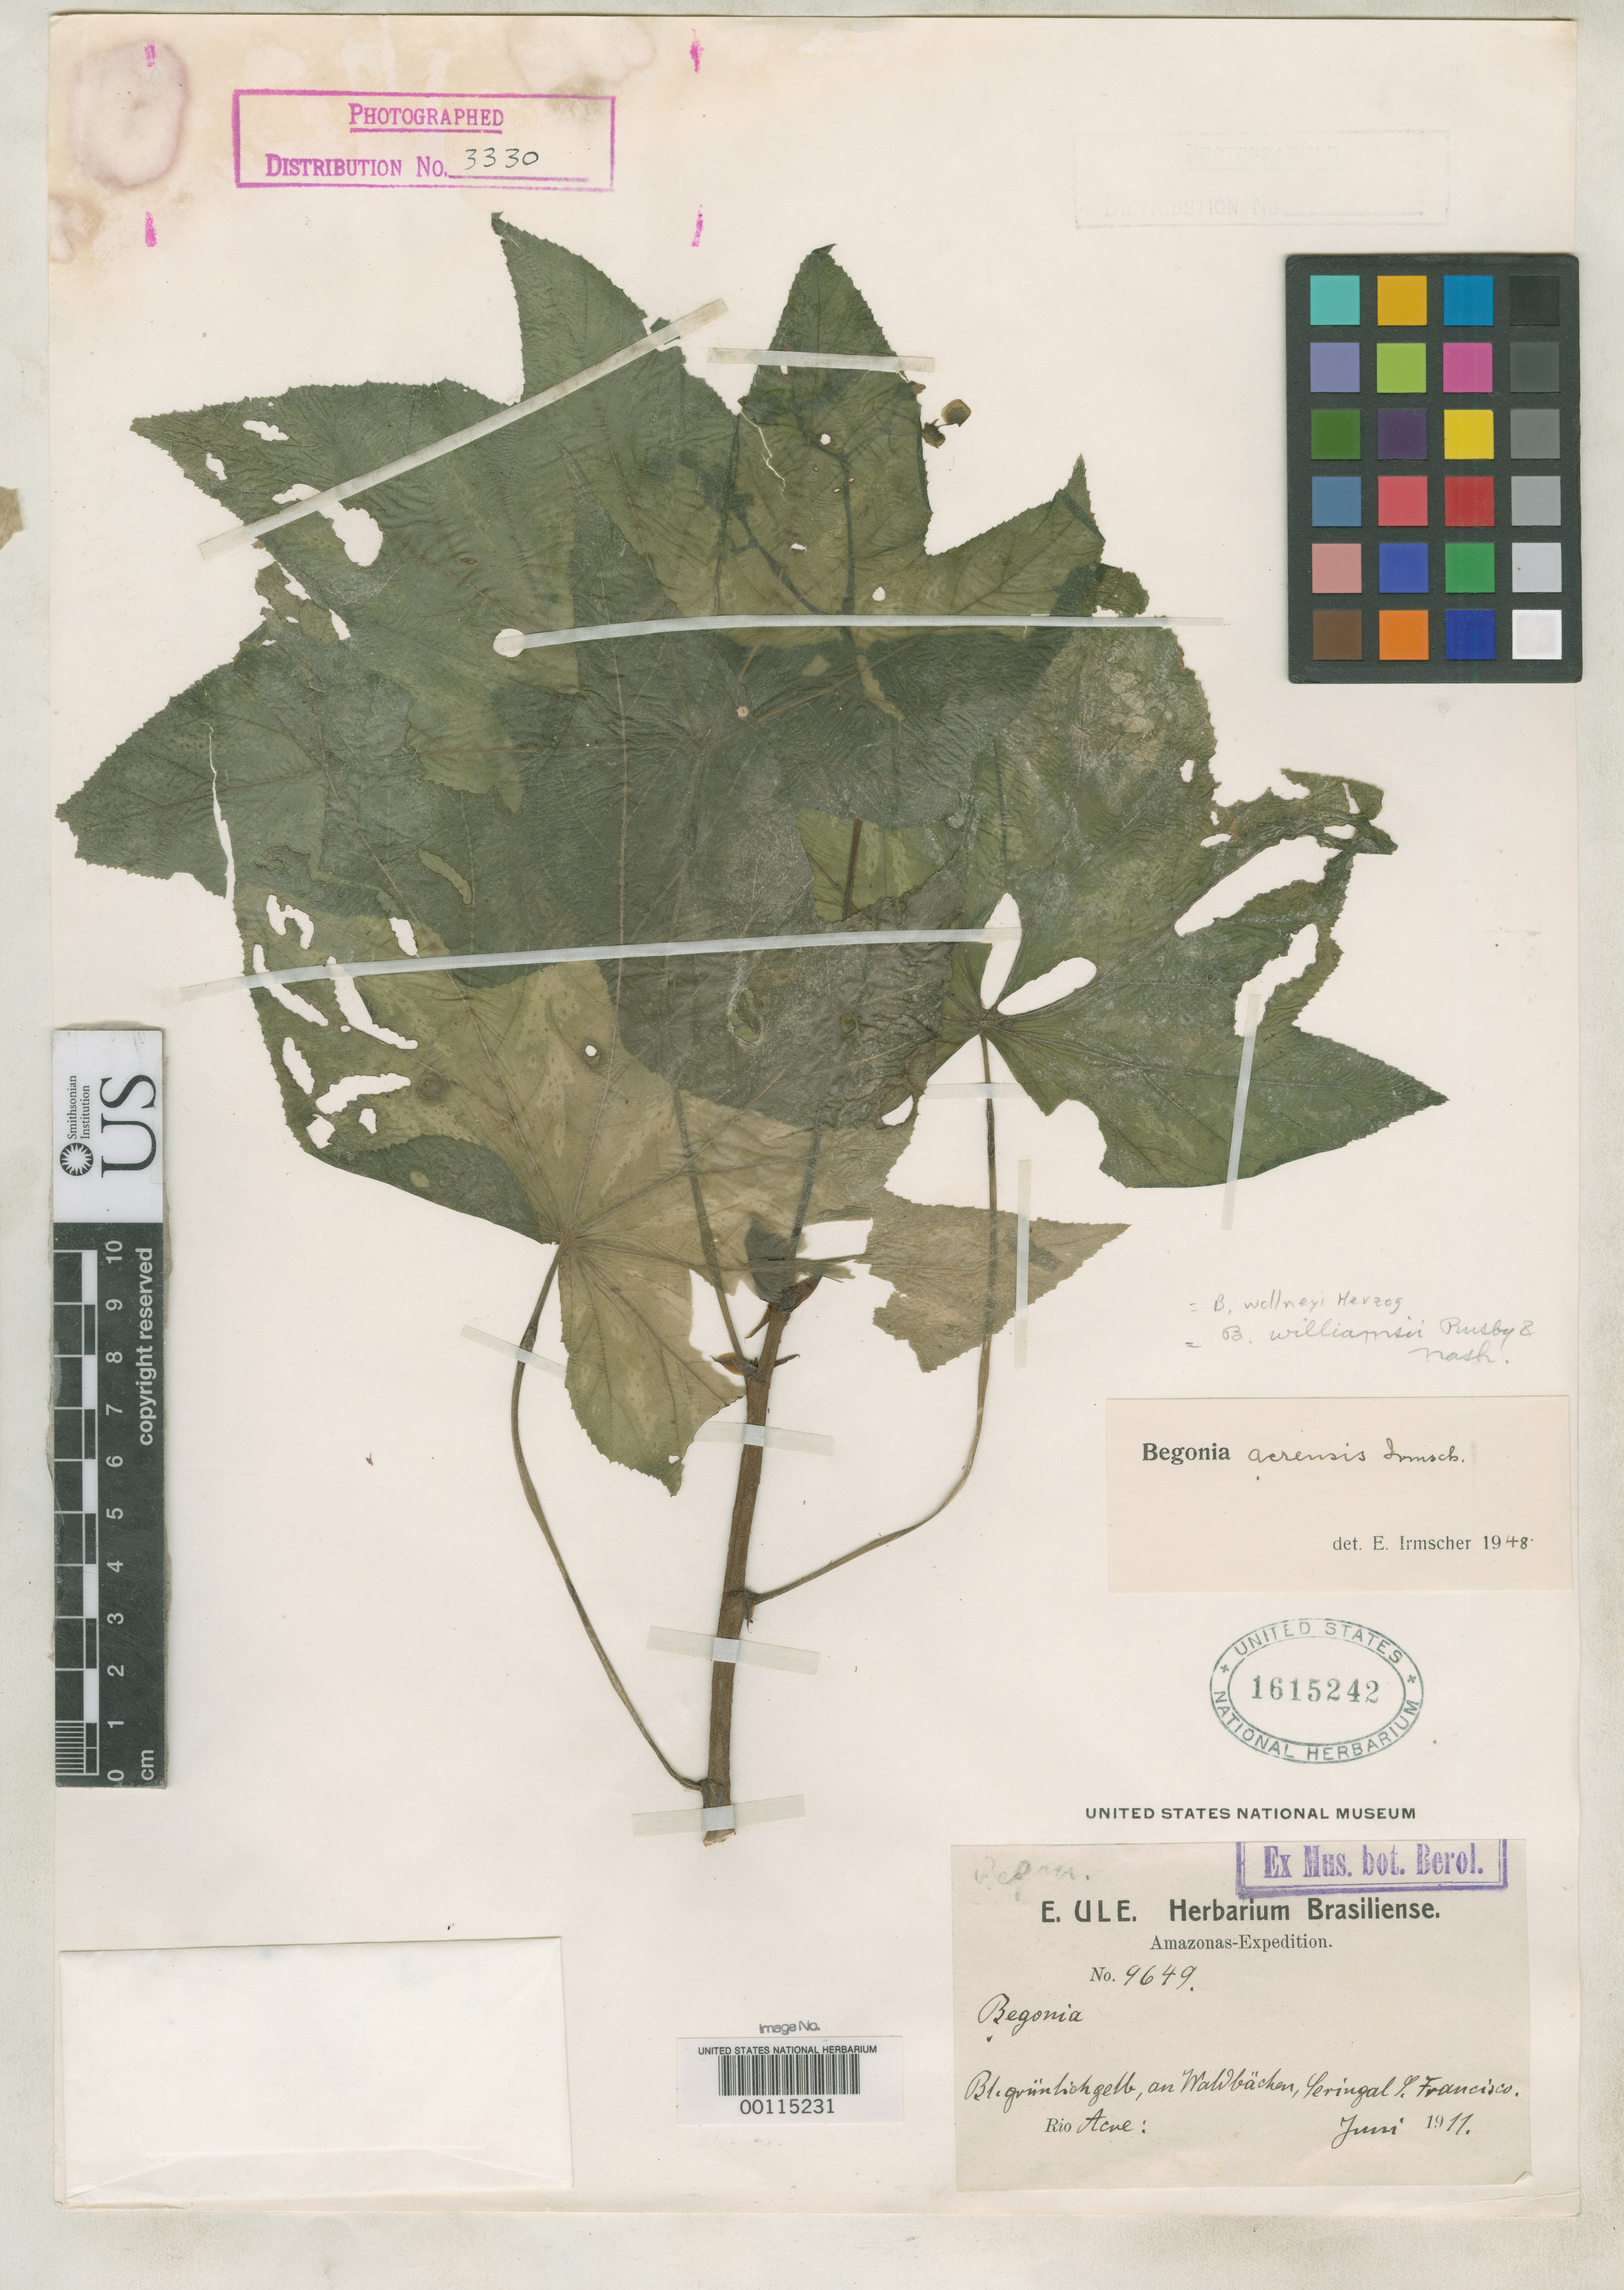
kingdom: Plantae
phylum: Tracheophyta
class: Magnoliopsida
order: Cucurbitales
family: Begoniaceae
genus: Begonia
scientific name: Begonia acrensis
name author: Irmsch.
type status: Type Collection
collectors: E. H. Ule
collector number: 9649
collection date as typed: Jun 1911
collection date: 1911-06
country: Brazil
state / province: Acre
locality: Rio Acre, Seringal S. Francisco.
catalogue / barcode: US 1615242